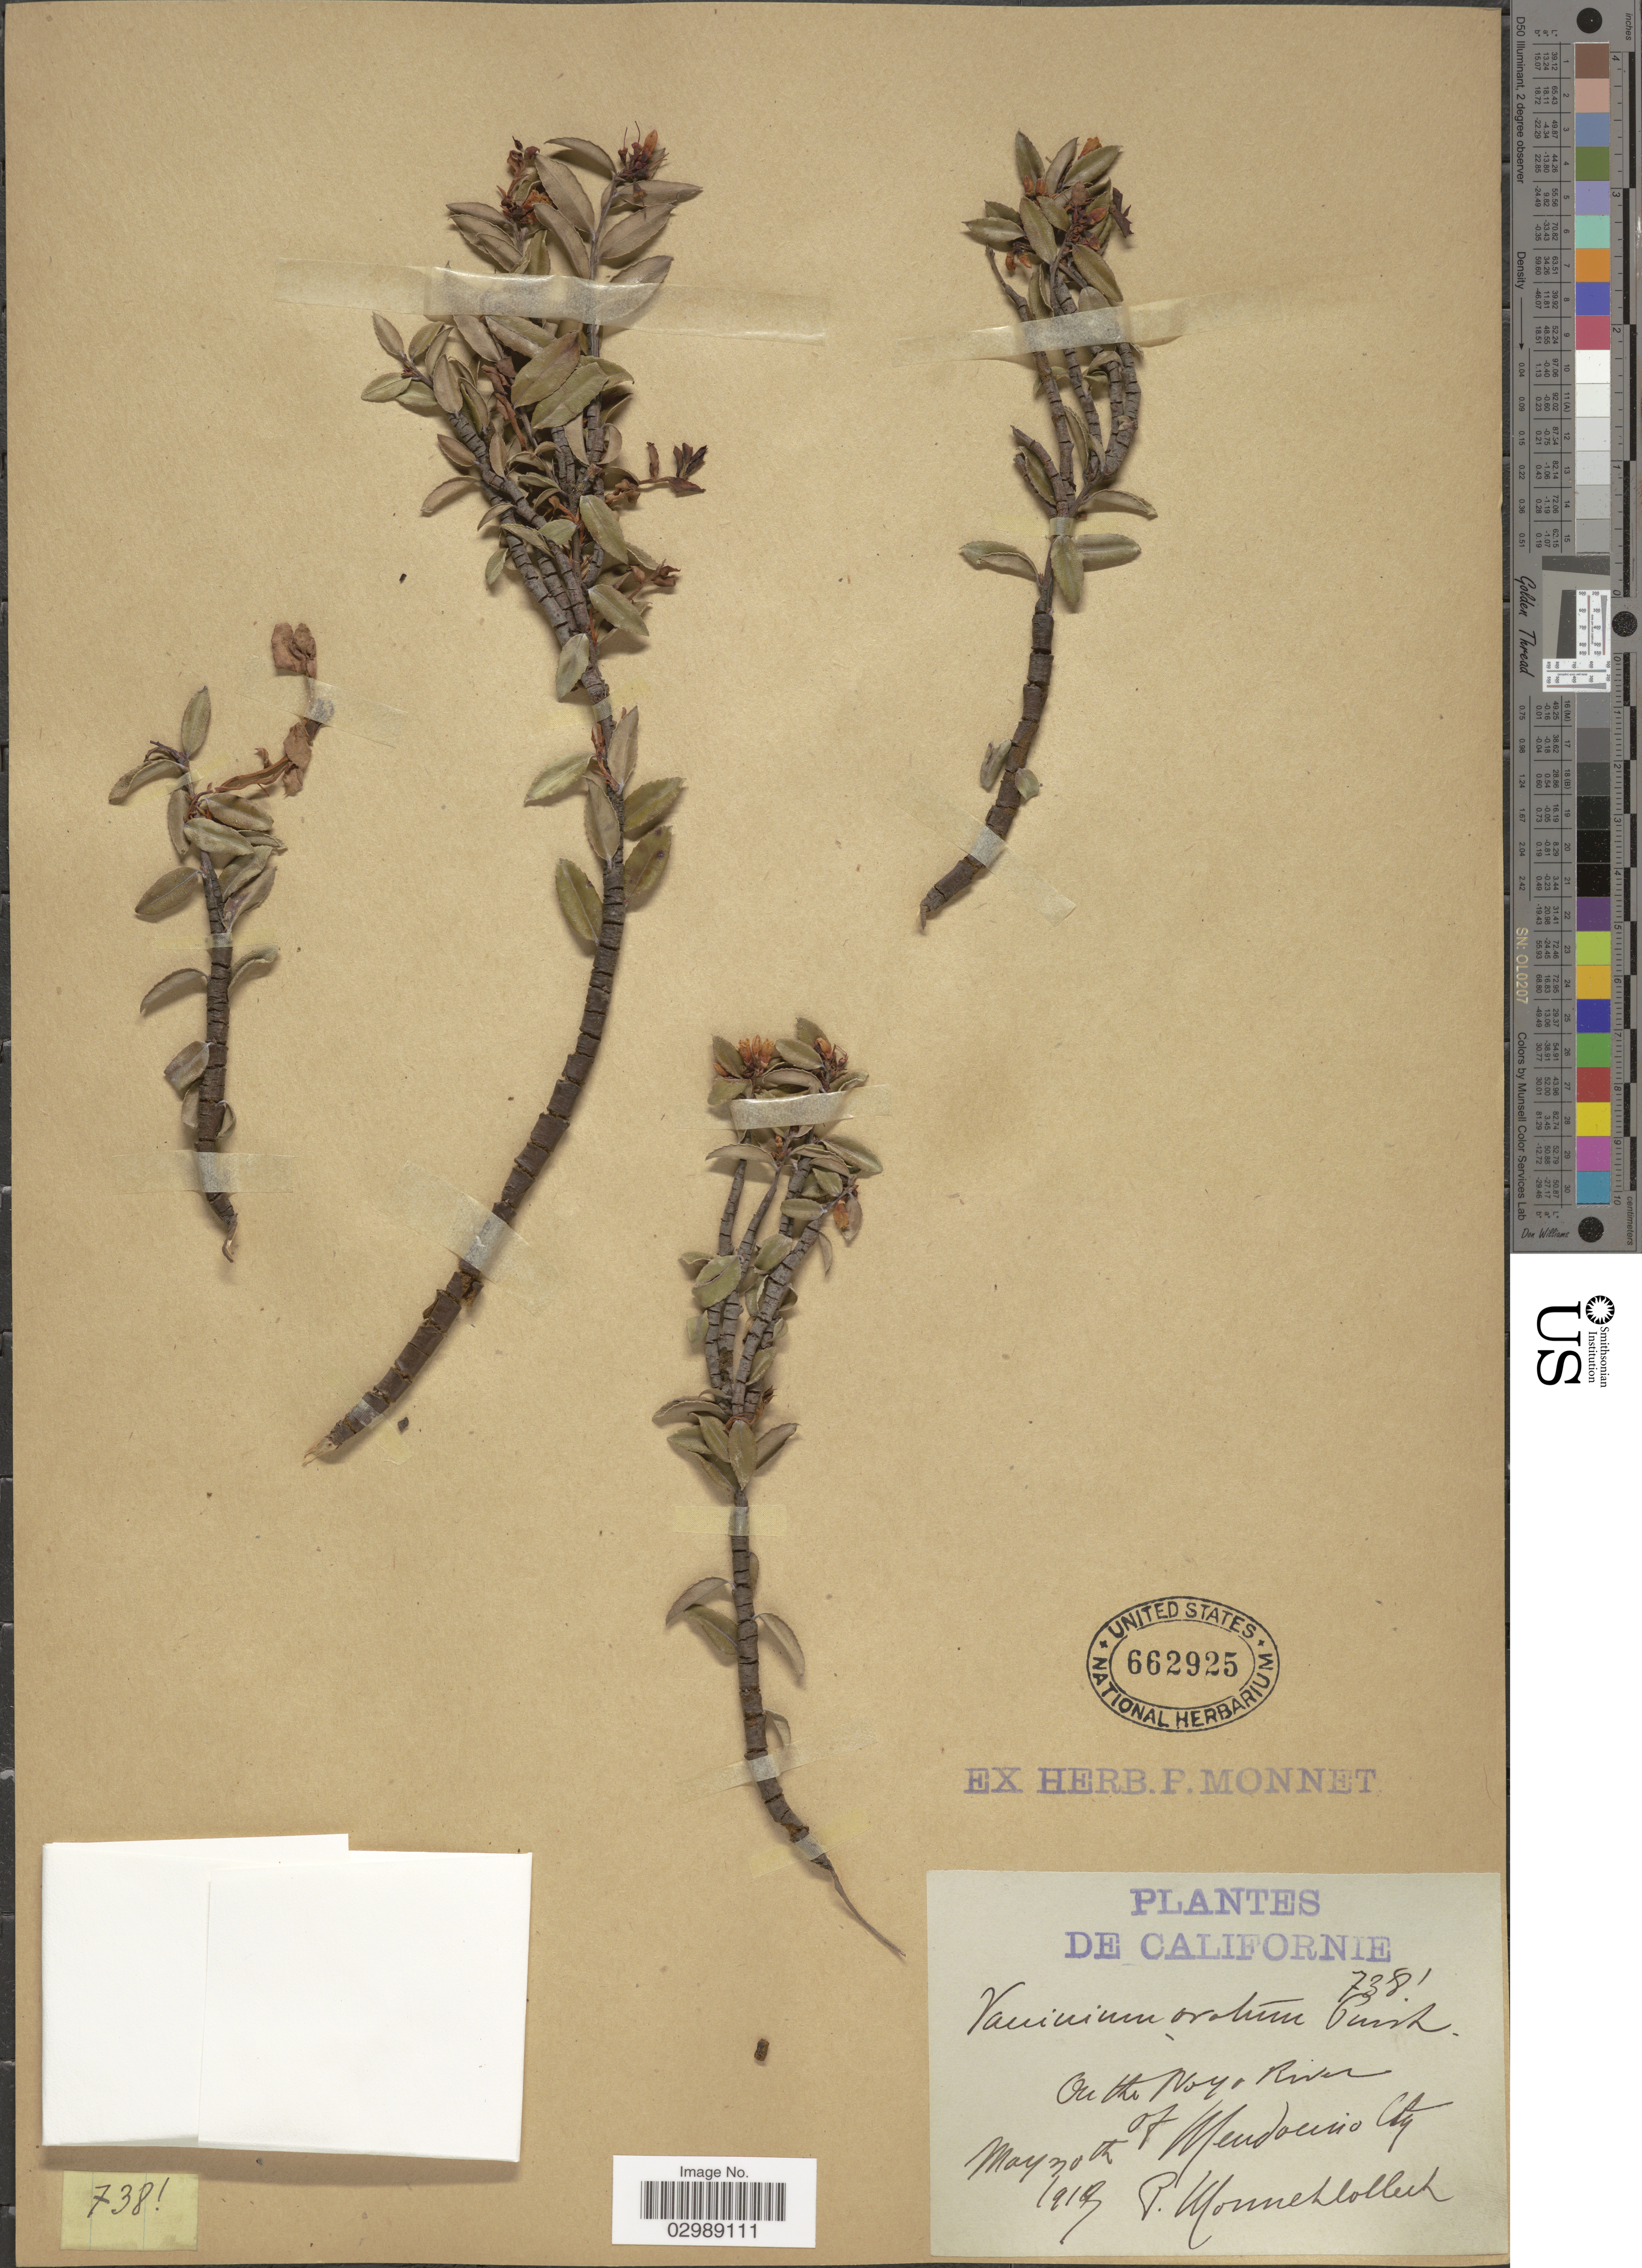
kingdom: Plantae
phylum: Tracheophyta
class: Magnoliopsida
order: Ericales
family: Ericaceae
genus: Vaccinium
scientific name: Vaccinium ovatum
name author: Pursh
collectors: P. Monnet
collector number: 738!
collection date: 1919-05-30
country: United States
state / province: California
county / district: Mendocino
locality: On the Noyo River of Mendocino City.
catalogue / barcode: US 662925